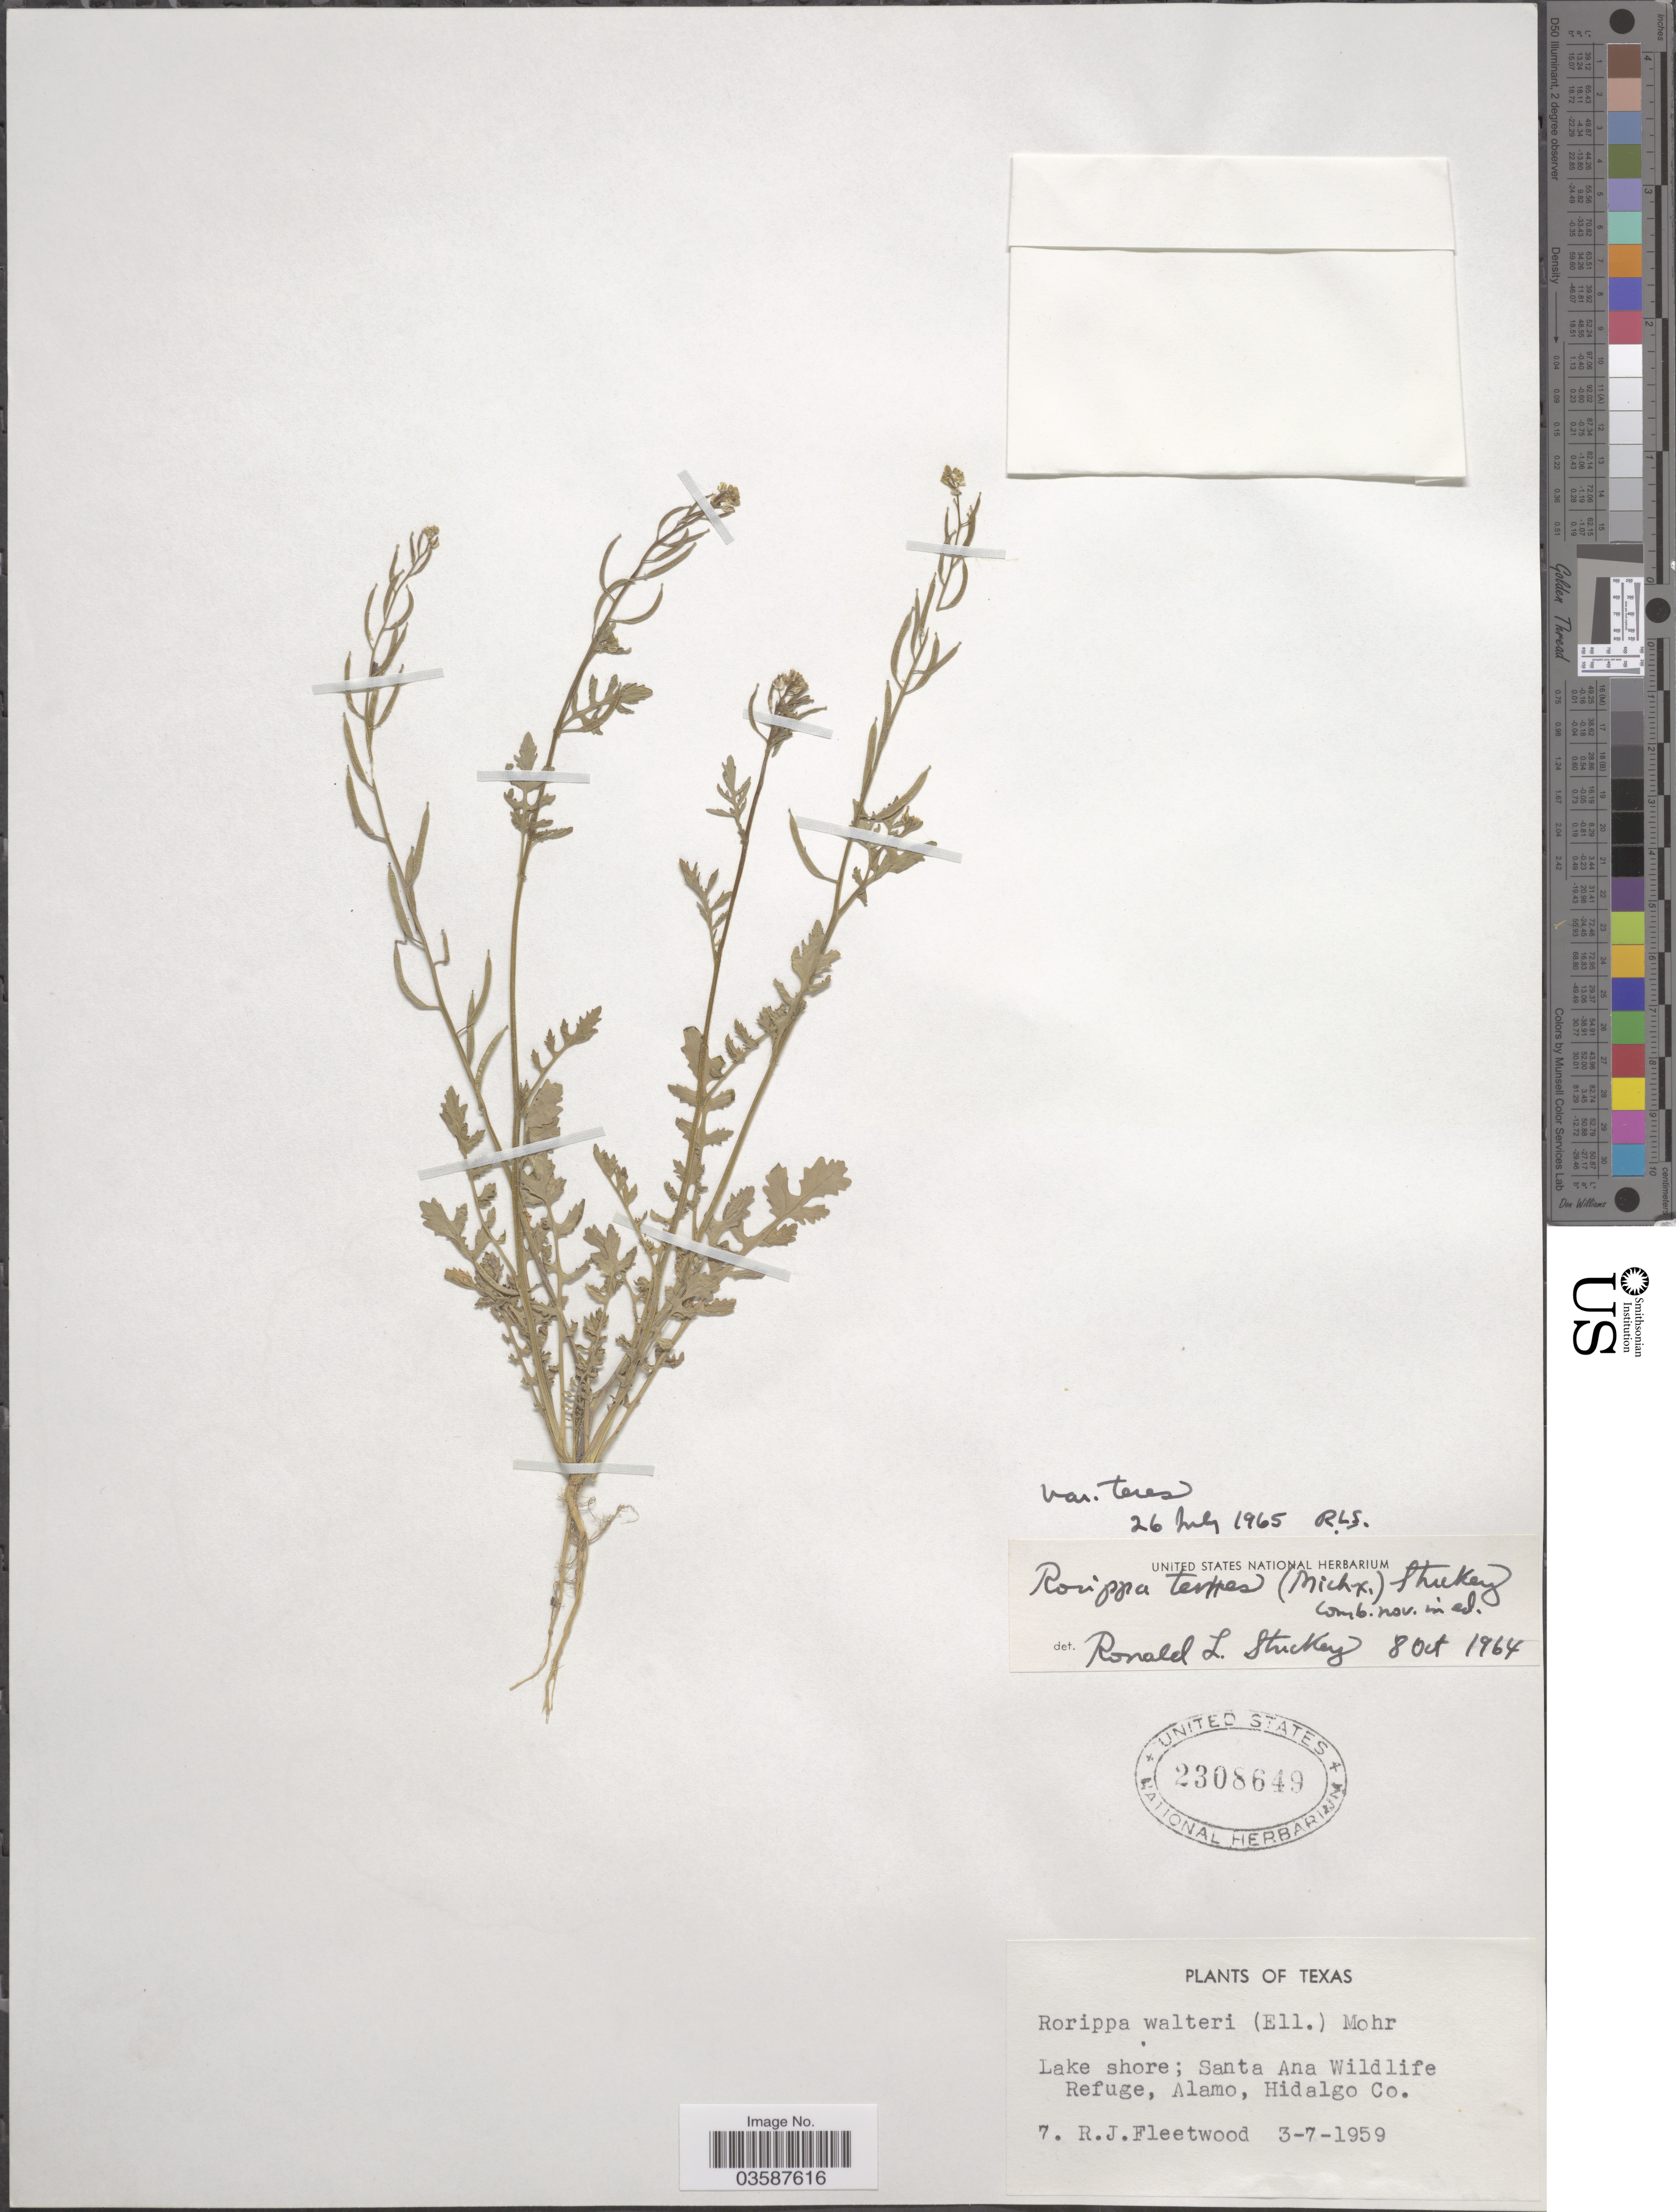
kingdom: Plantae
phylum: Tracheophyta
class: Magnoliopsida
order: Brassicales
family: Brassicaceae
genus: Rorippa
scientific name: Rorippa teres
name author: (Michx.) Stuckey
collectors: R. J. Fleetwood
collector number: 7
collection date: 1959-03-07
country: United States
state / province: Texas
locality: Lake shore; Santa Ana Wildlife Refuge, Alamo, Hidalgo Co.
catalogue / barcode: US 2308649